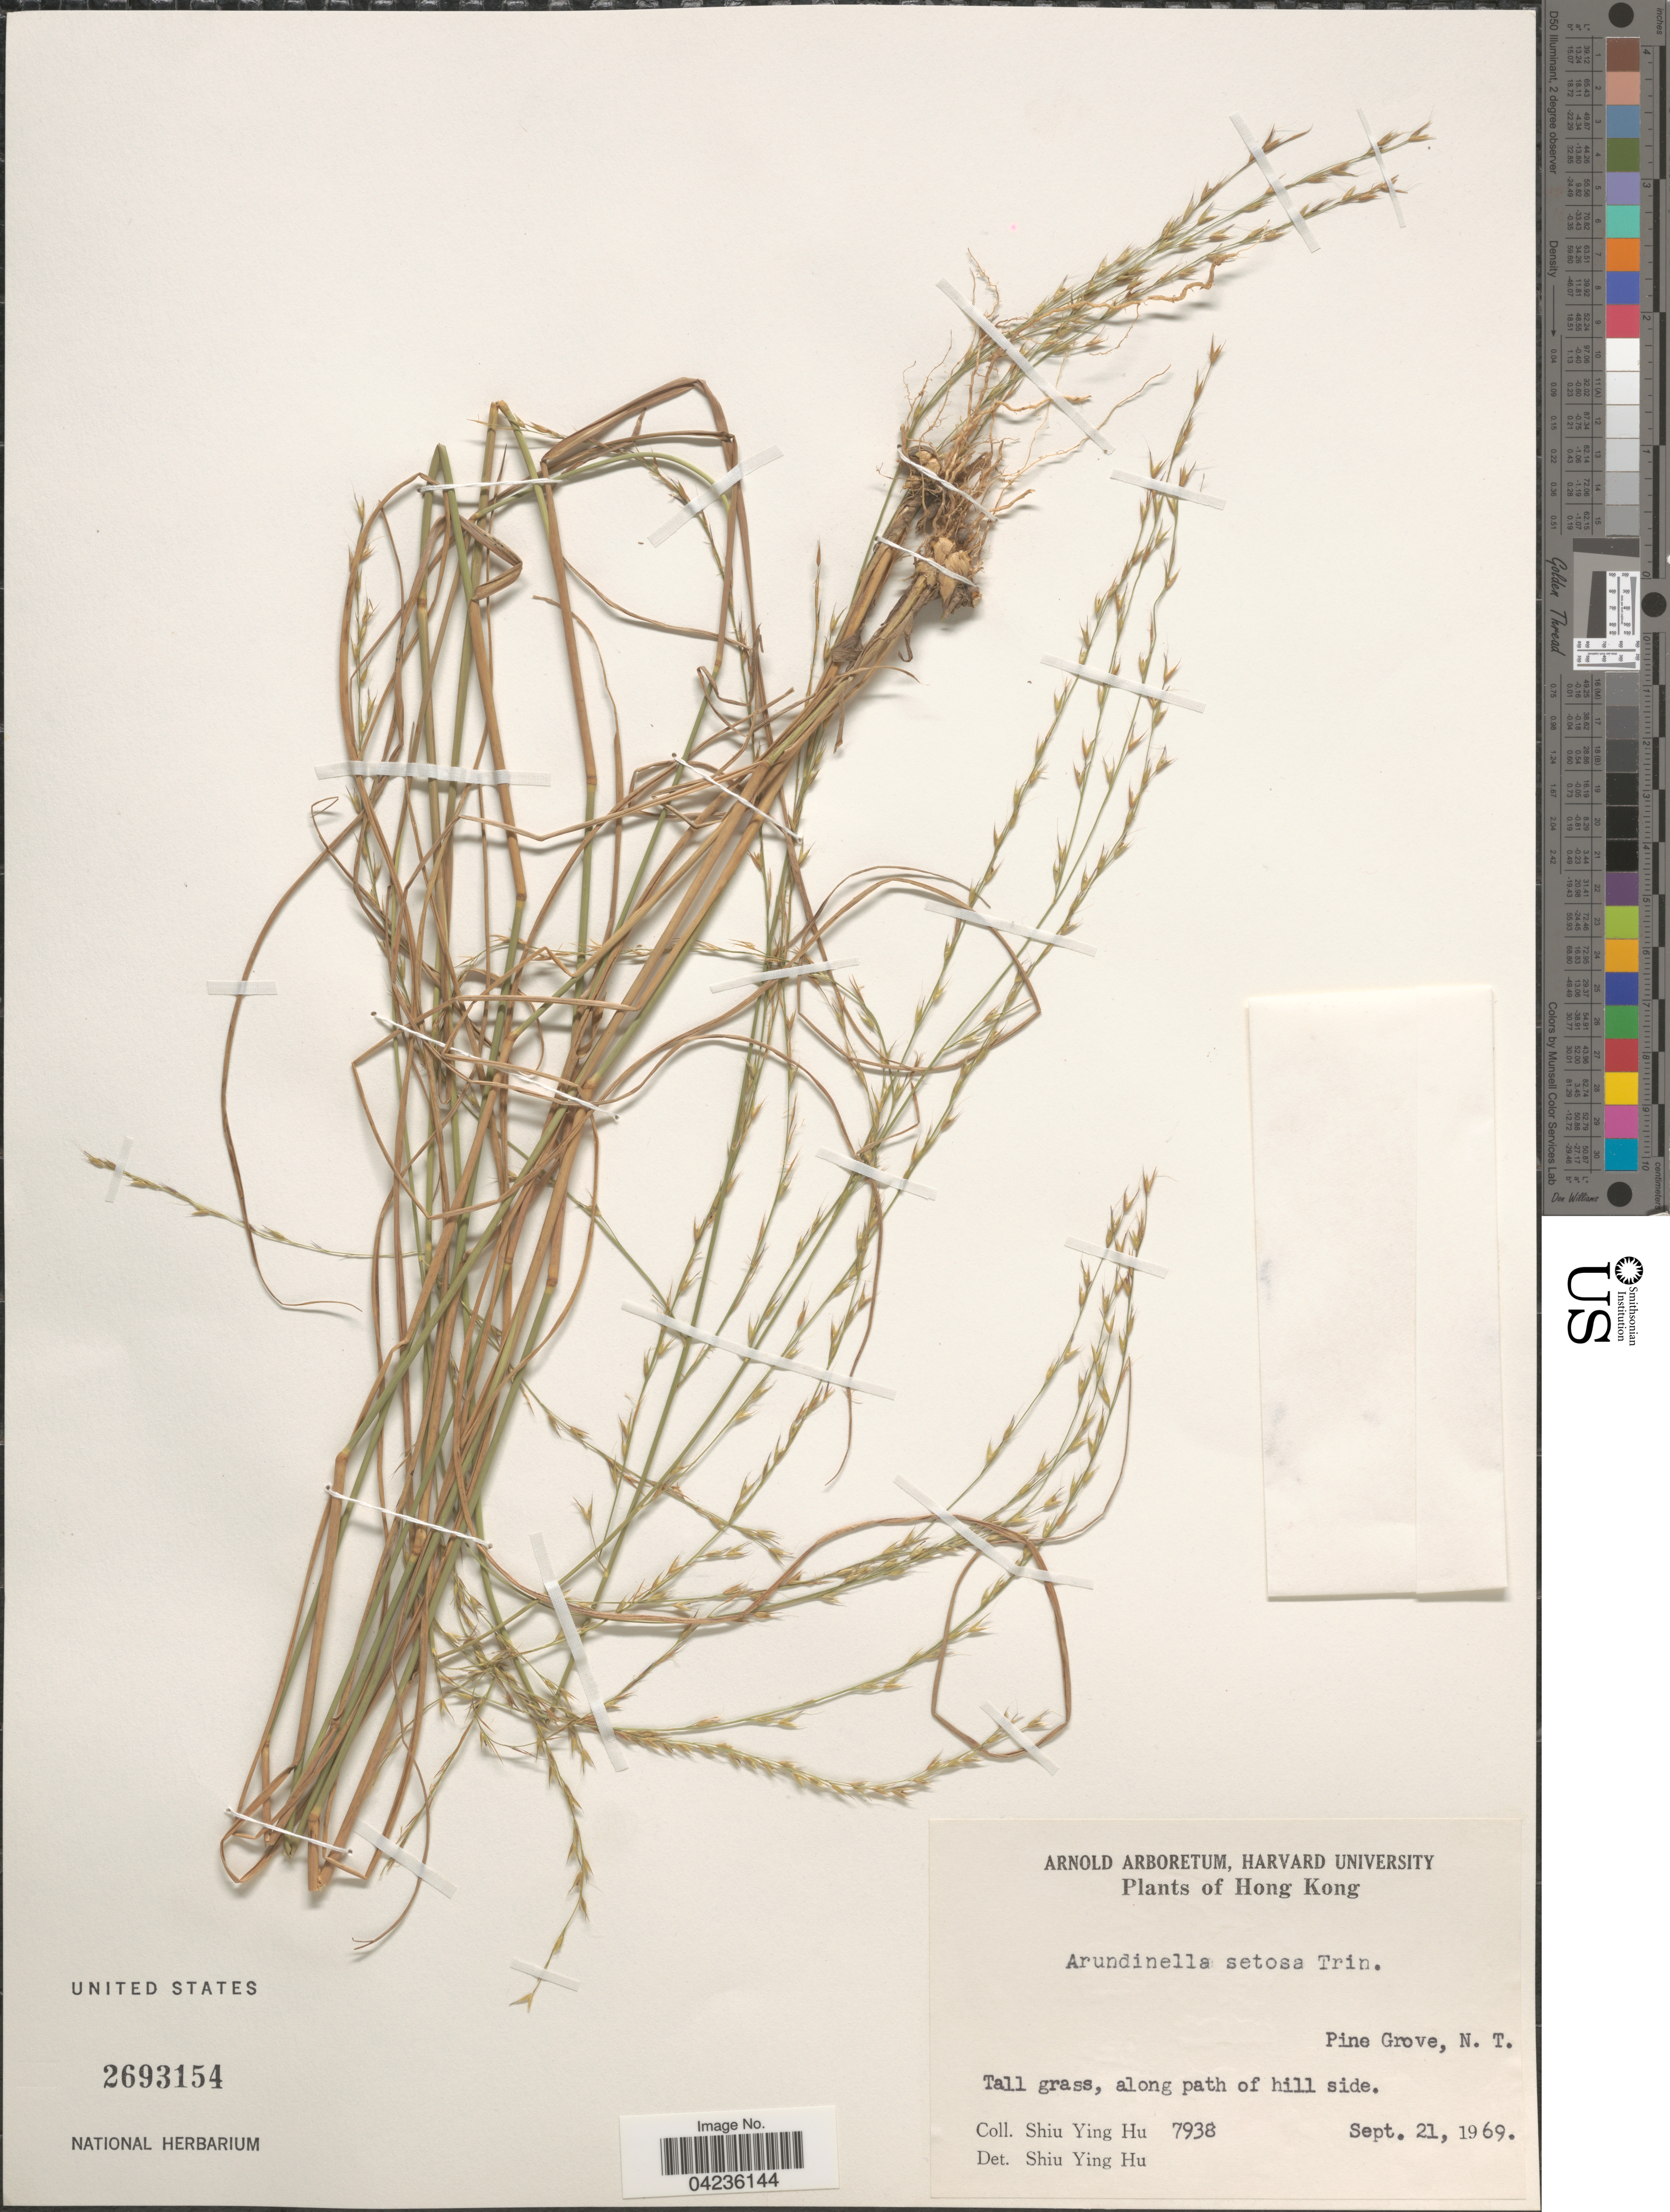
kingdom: Plantae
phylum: Tracheophyta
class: Liliopsida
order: Poales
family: Poaceae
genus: Arundinella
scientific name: Arundinella setosa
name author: Trin.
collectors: S. Y. Hu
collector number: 7938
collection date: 1969-09-21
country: China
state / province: Hong Kong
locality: Pine Grove, N. T.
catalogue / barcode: US 2693154